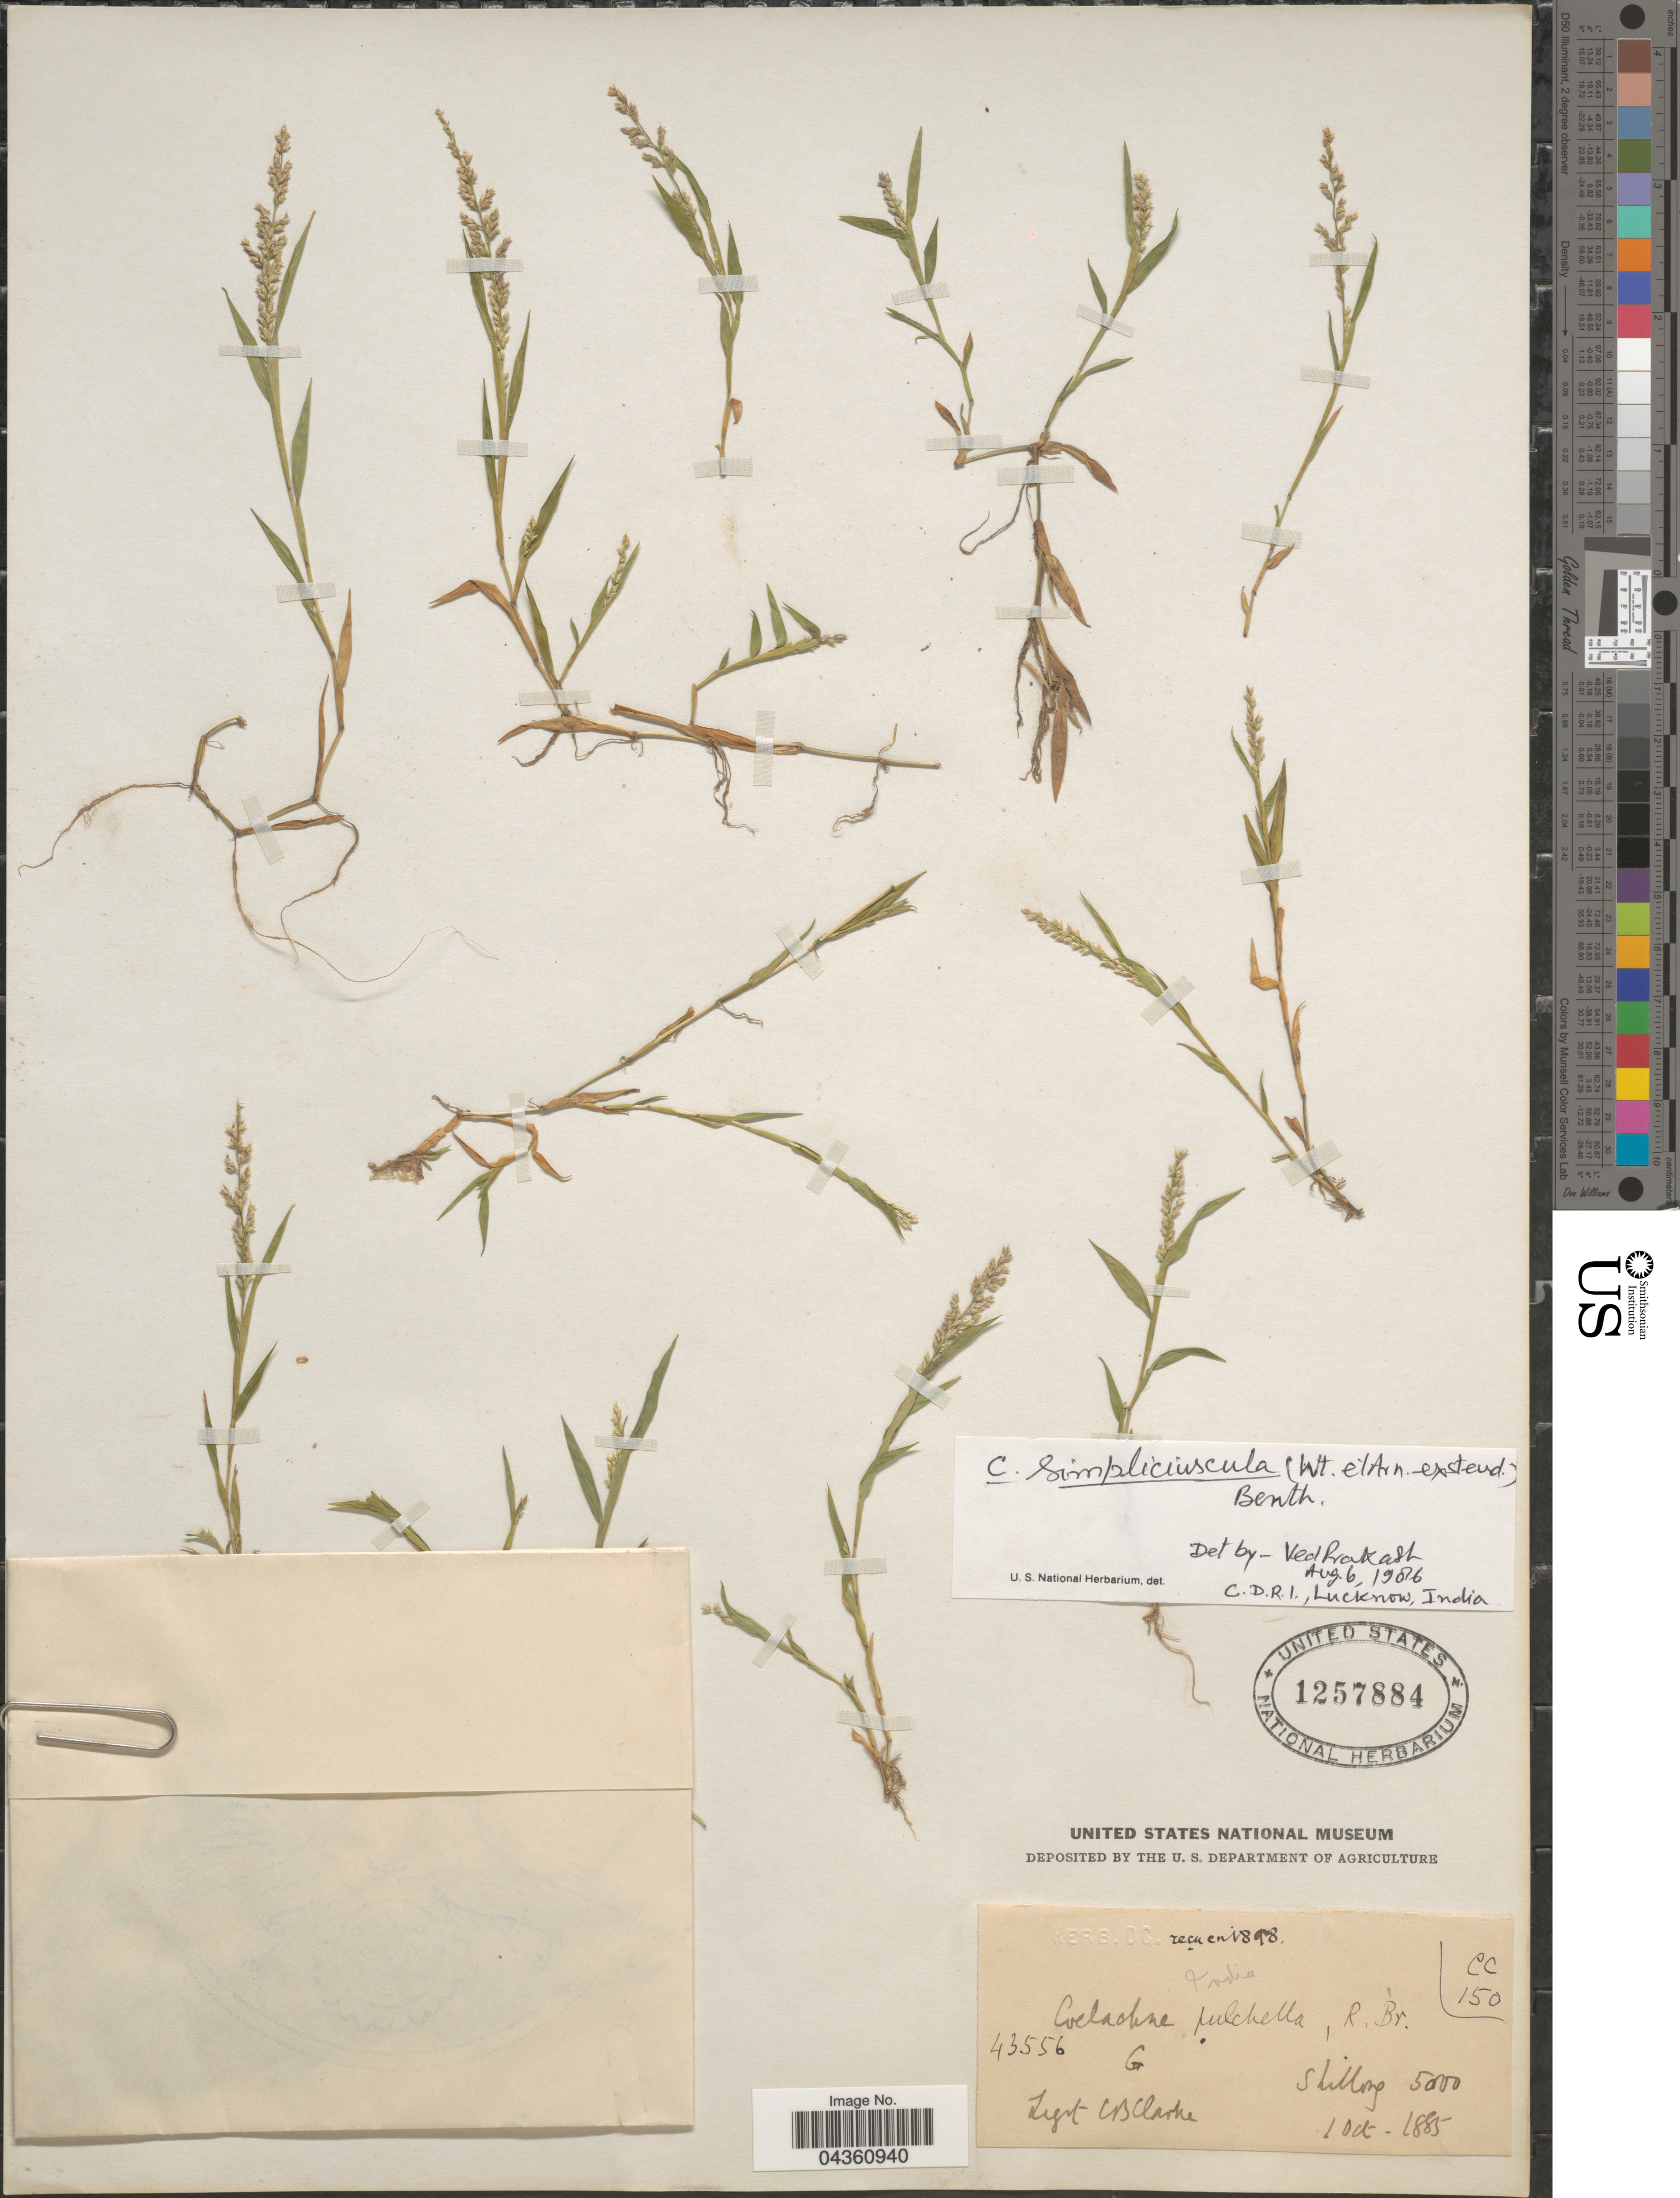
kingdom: Plantae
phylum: Tracheophyta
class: Liliopsida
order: Poales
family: Poaceae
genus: Coelachne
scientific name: Coelachne simpliciuscula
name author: (Wight & Arn. ex Steud.) Munro ex Benth.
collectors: C. B. Clarke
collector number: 43556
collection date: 1885-10-01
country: India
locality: Shillong.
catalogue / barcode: US 1257884